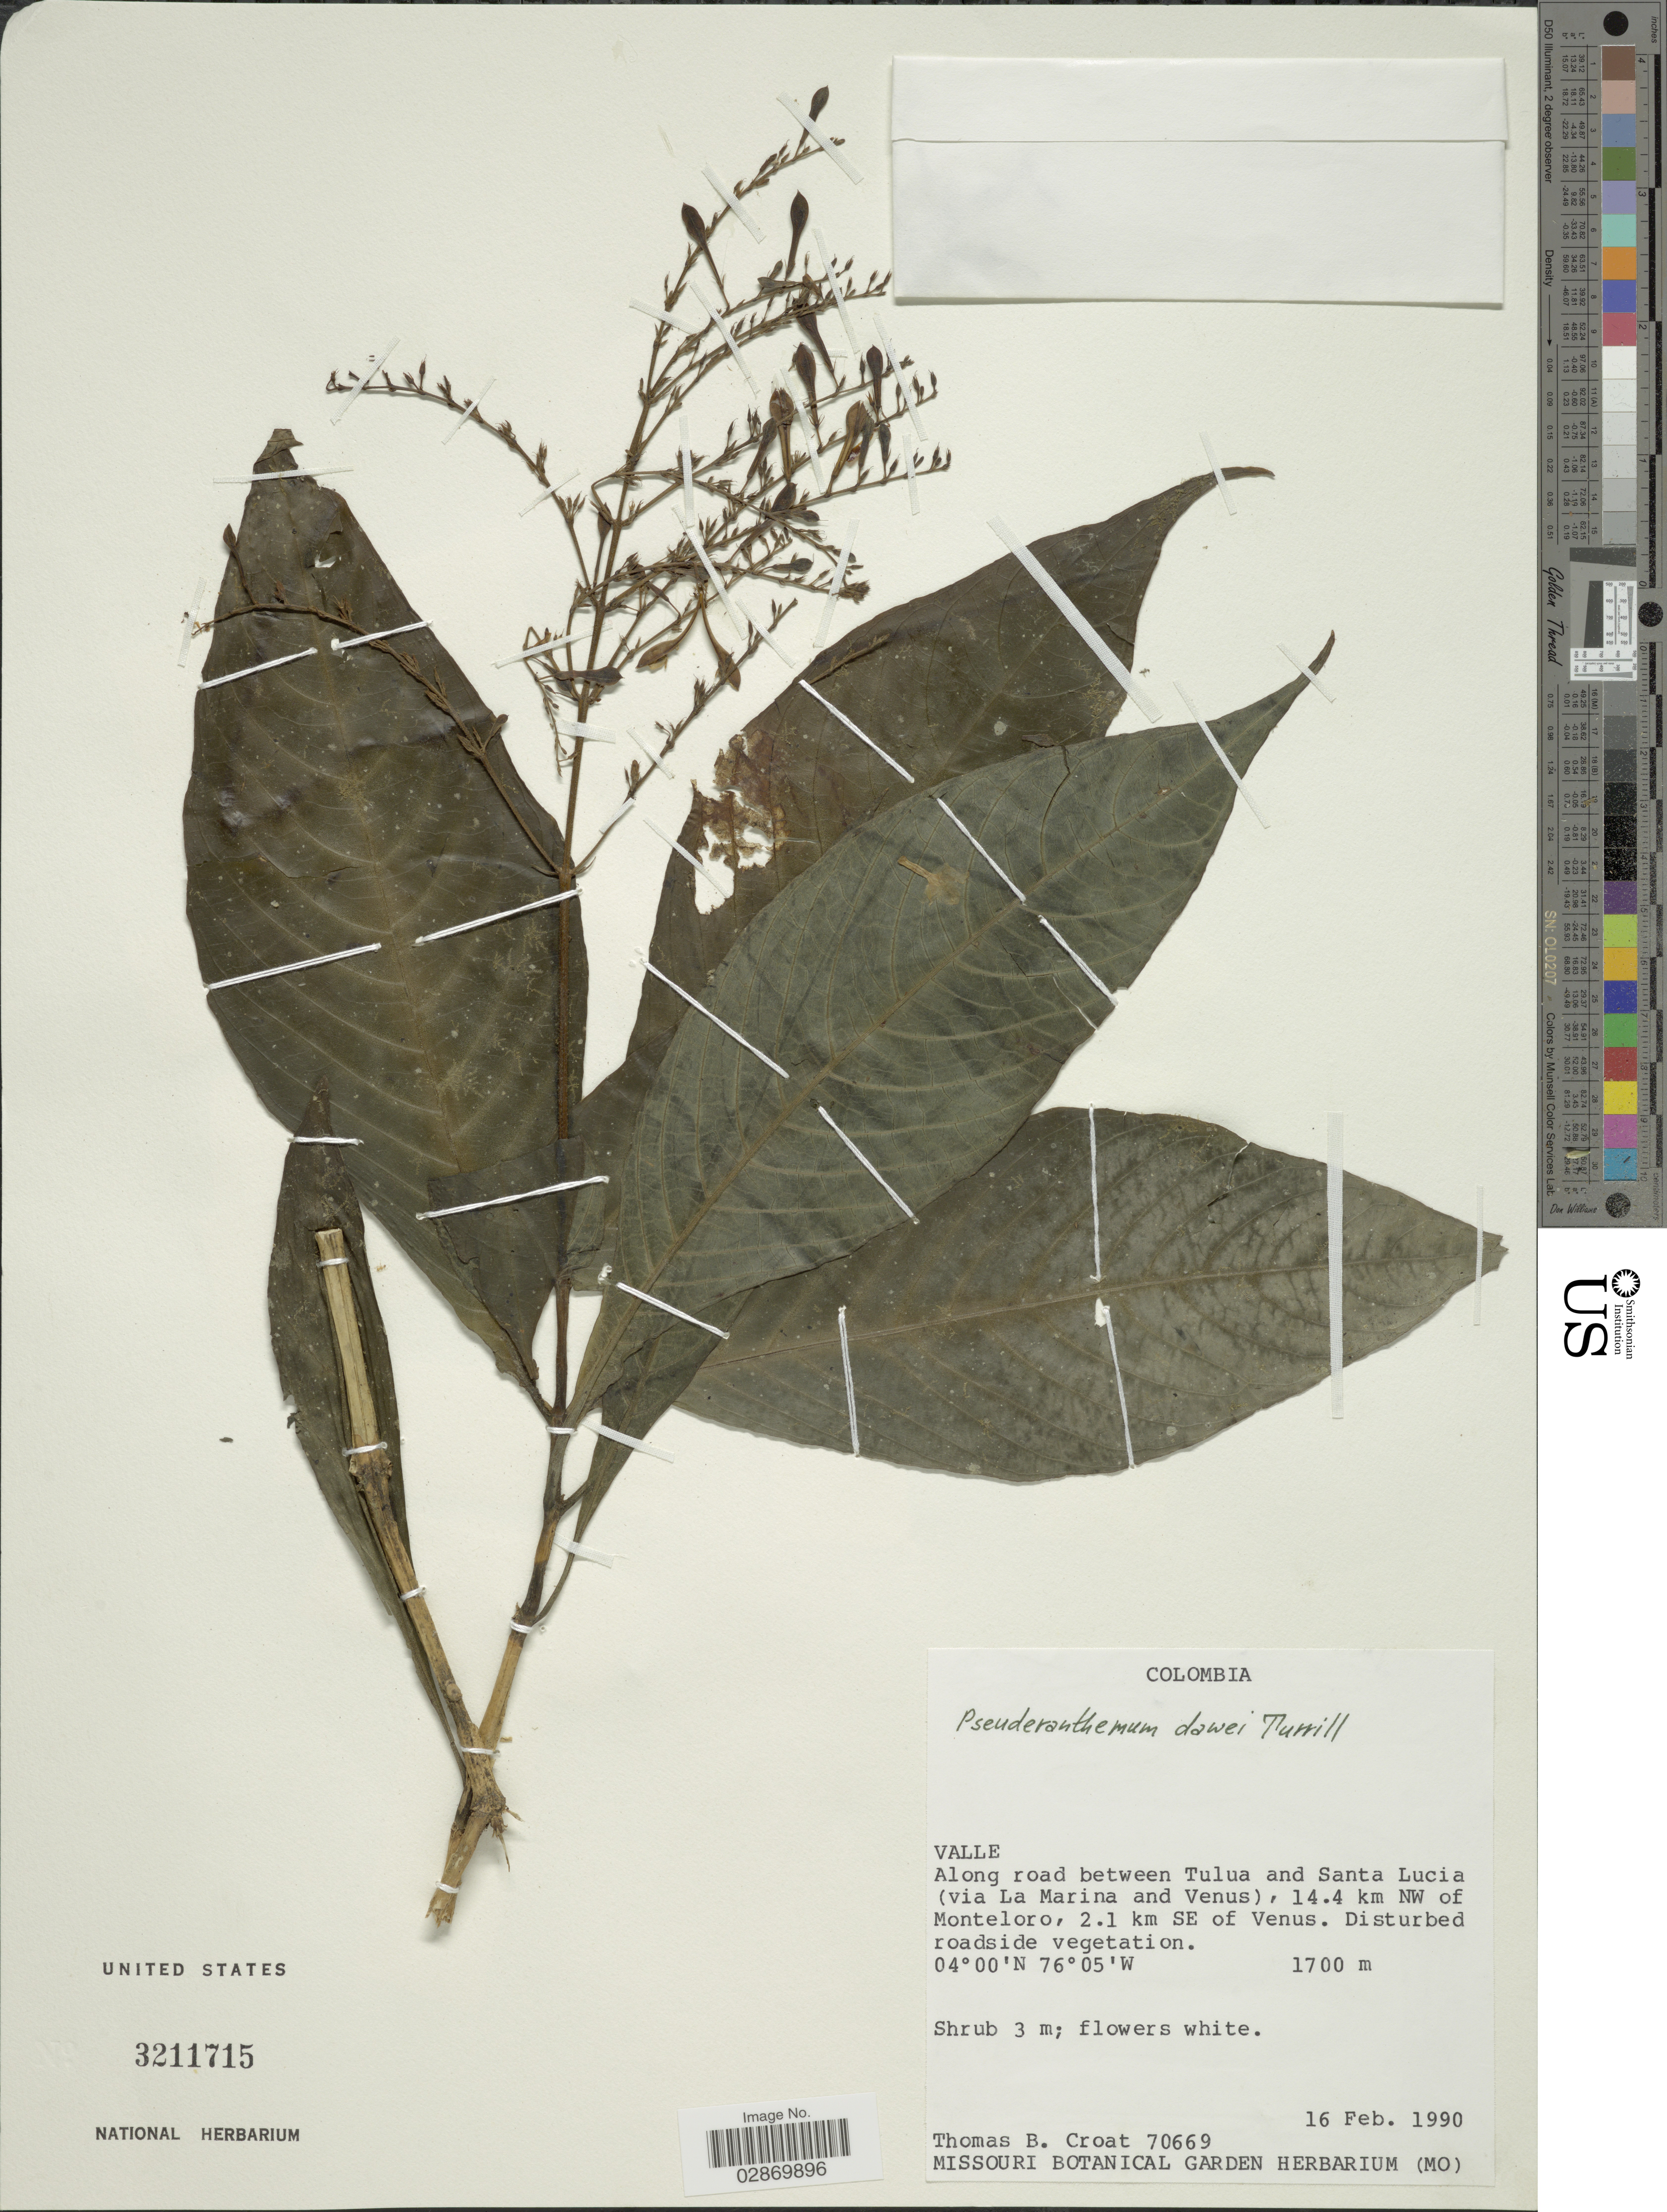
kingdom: Plantae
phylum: Tracheophyta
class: Magnoliopsida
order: Lamiales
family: Acanthaceae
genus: Pseuderanthemum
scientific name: Pseuderanthemum dawei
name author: Turrill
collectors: T. B. Croat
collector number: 70669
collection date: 1990-02-16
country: Colombia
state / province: Valle del Cauca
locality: Valle. Along road between Tulua and Santa Lucia (via La Marina and Venus), 14.4 km NW of Monteloro, 2.1 km SE of Venus.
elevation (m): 1700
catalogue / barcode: US 3211715